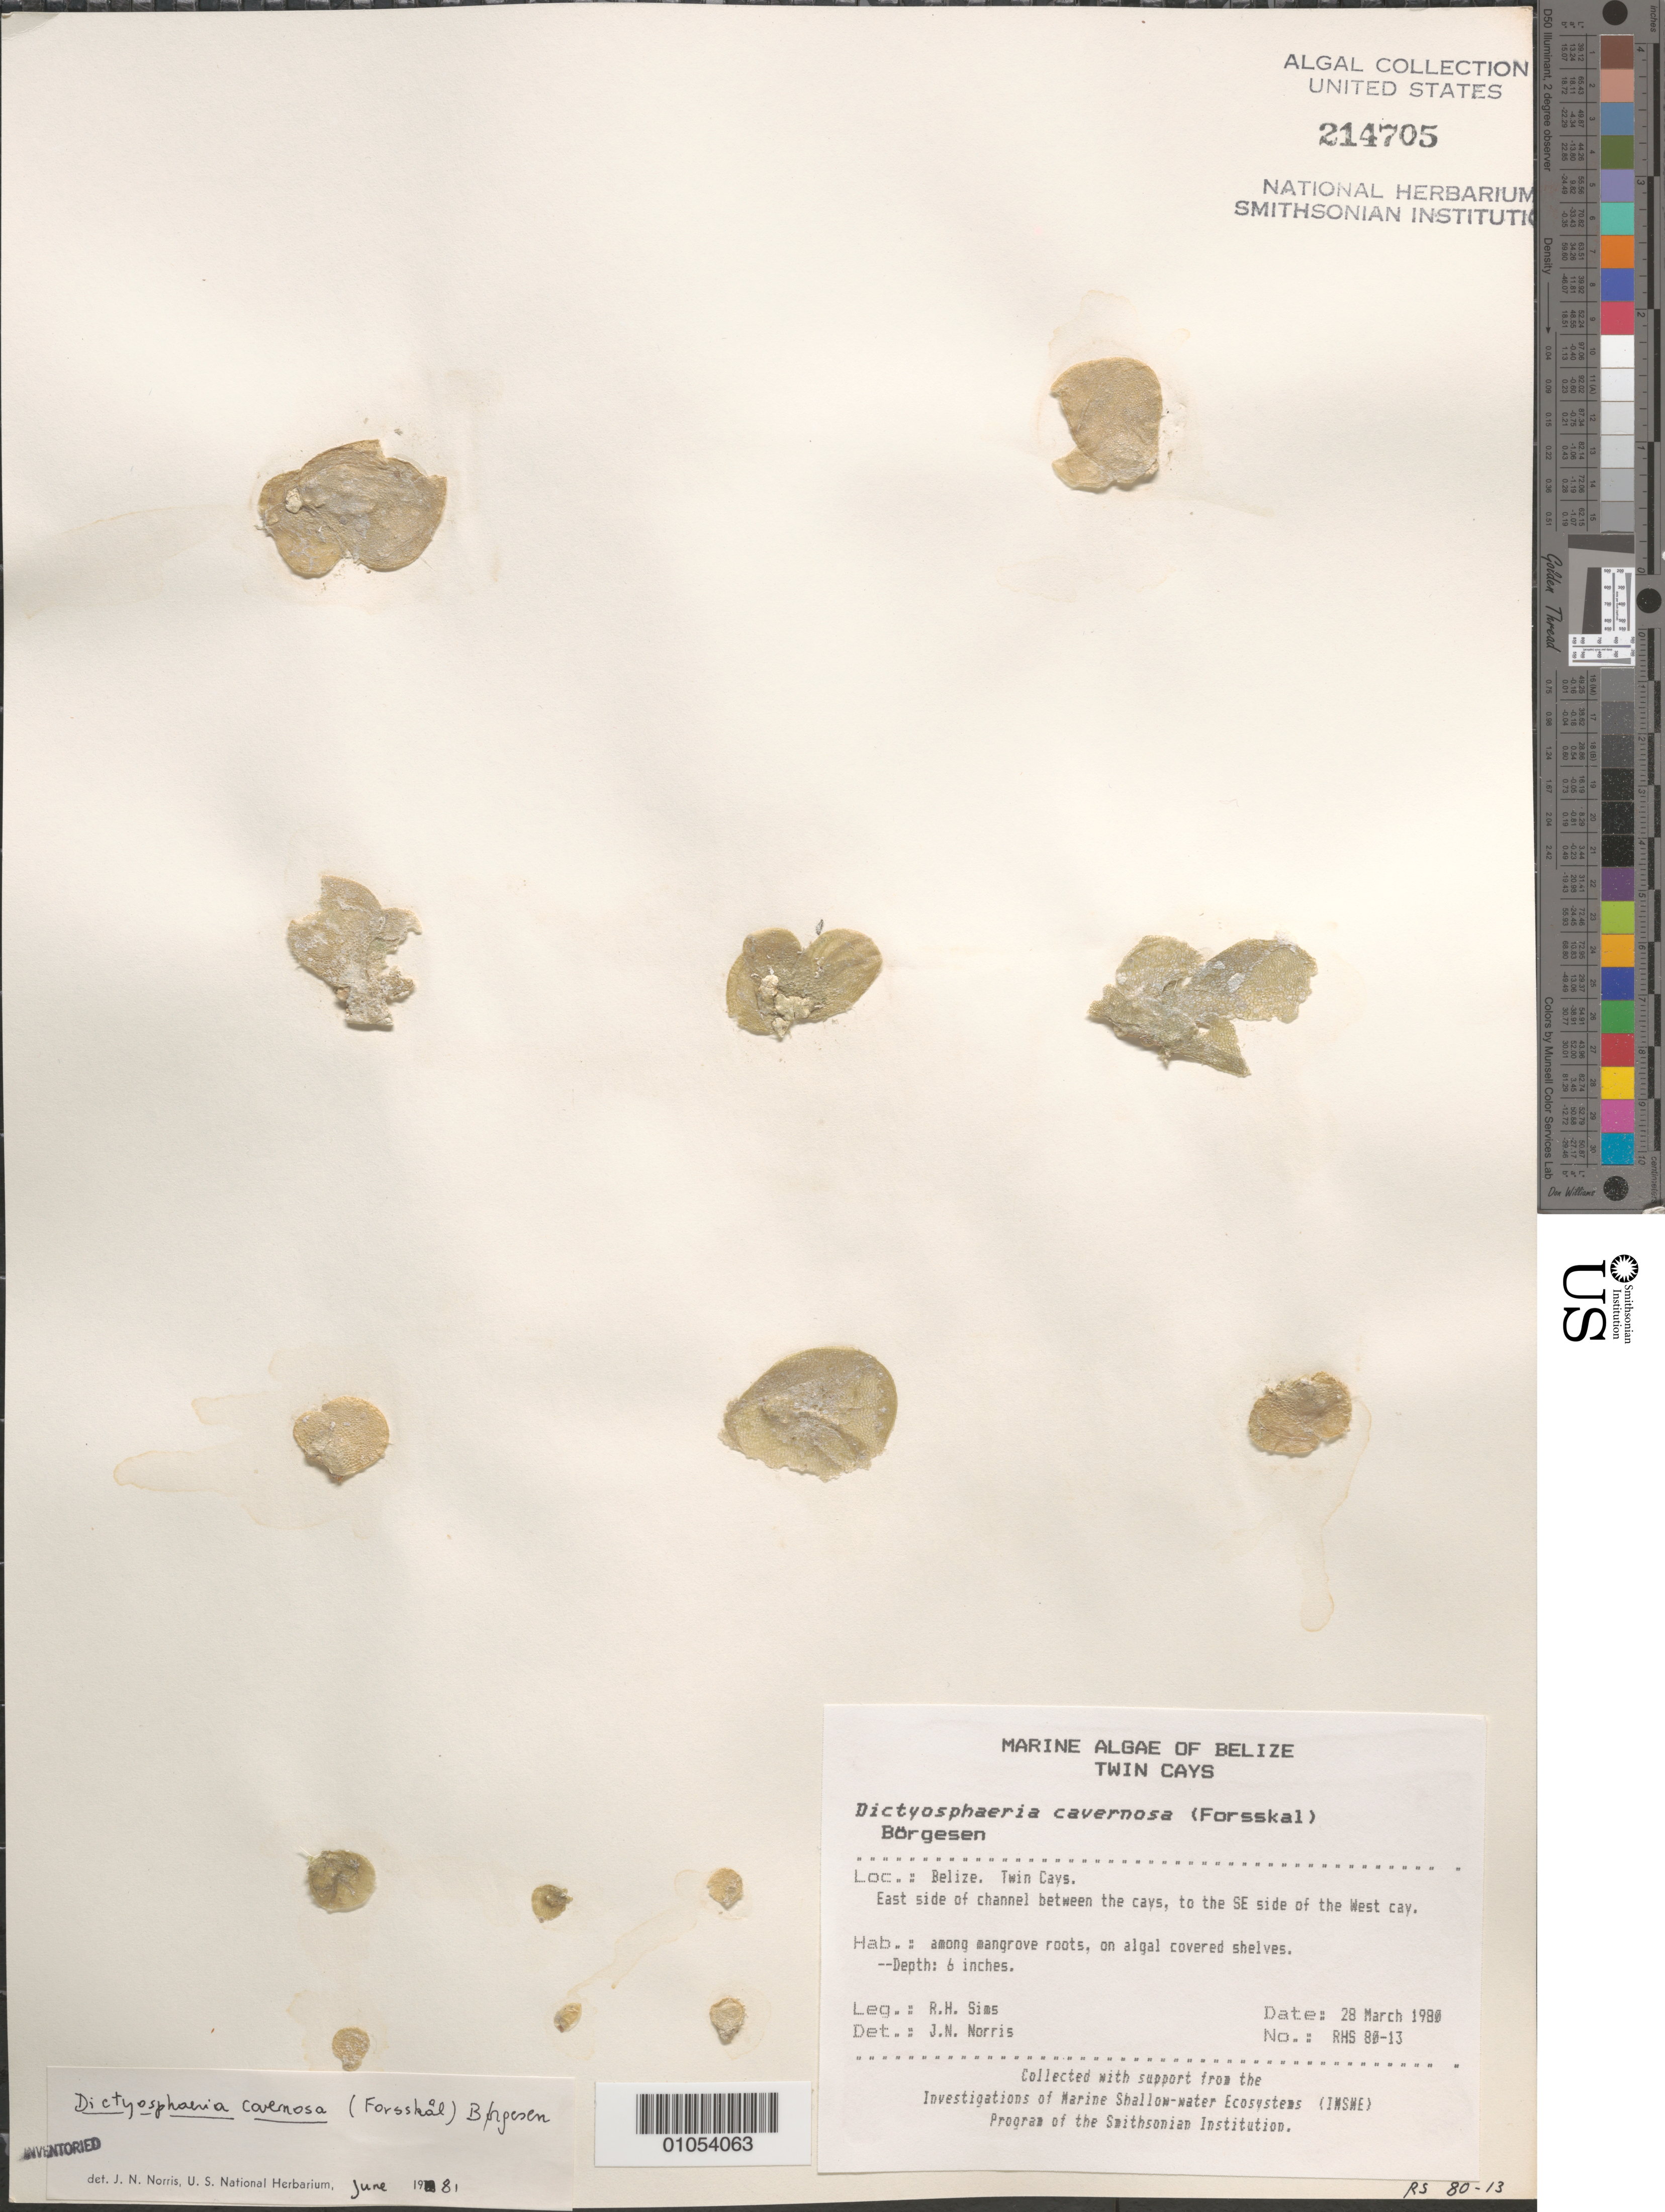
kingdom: Plantae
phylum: Chlorophyta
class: Ulvophyceae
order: Siphonocladales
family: Siphonocladaceae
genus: Dictyosphaeria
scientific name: Dictyosphaeria cavernosa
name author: (Forssk.) Børgesen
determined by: Norris, James N.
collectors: R. H. Sims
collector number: RHS 80-13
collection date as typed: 28 Mar 1980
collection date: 1980-03-28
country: Belize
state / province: Stann Creek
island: West Cay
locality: East side of channel between Twin Cays, to southeast side of West Cay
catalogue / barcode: US 214705